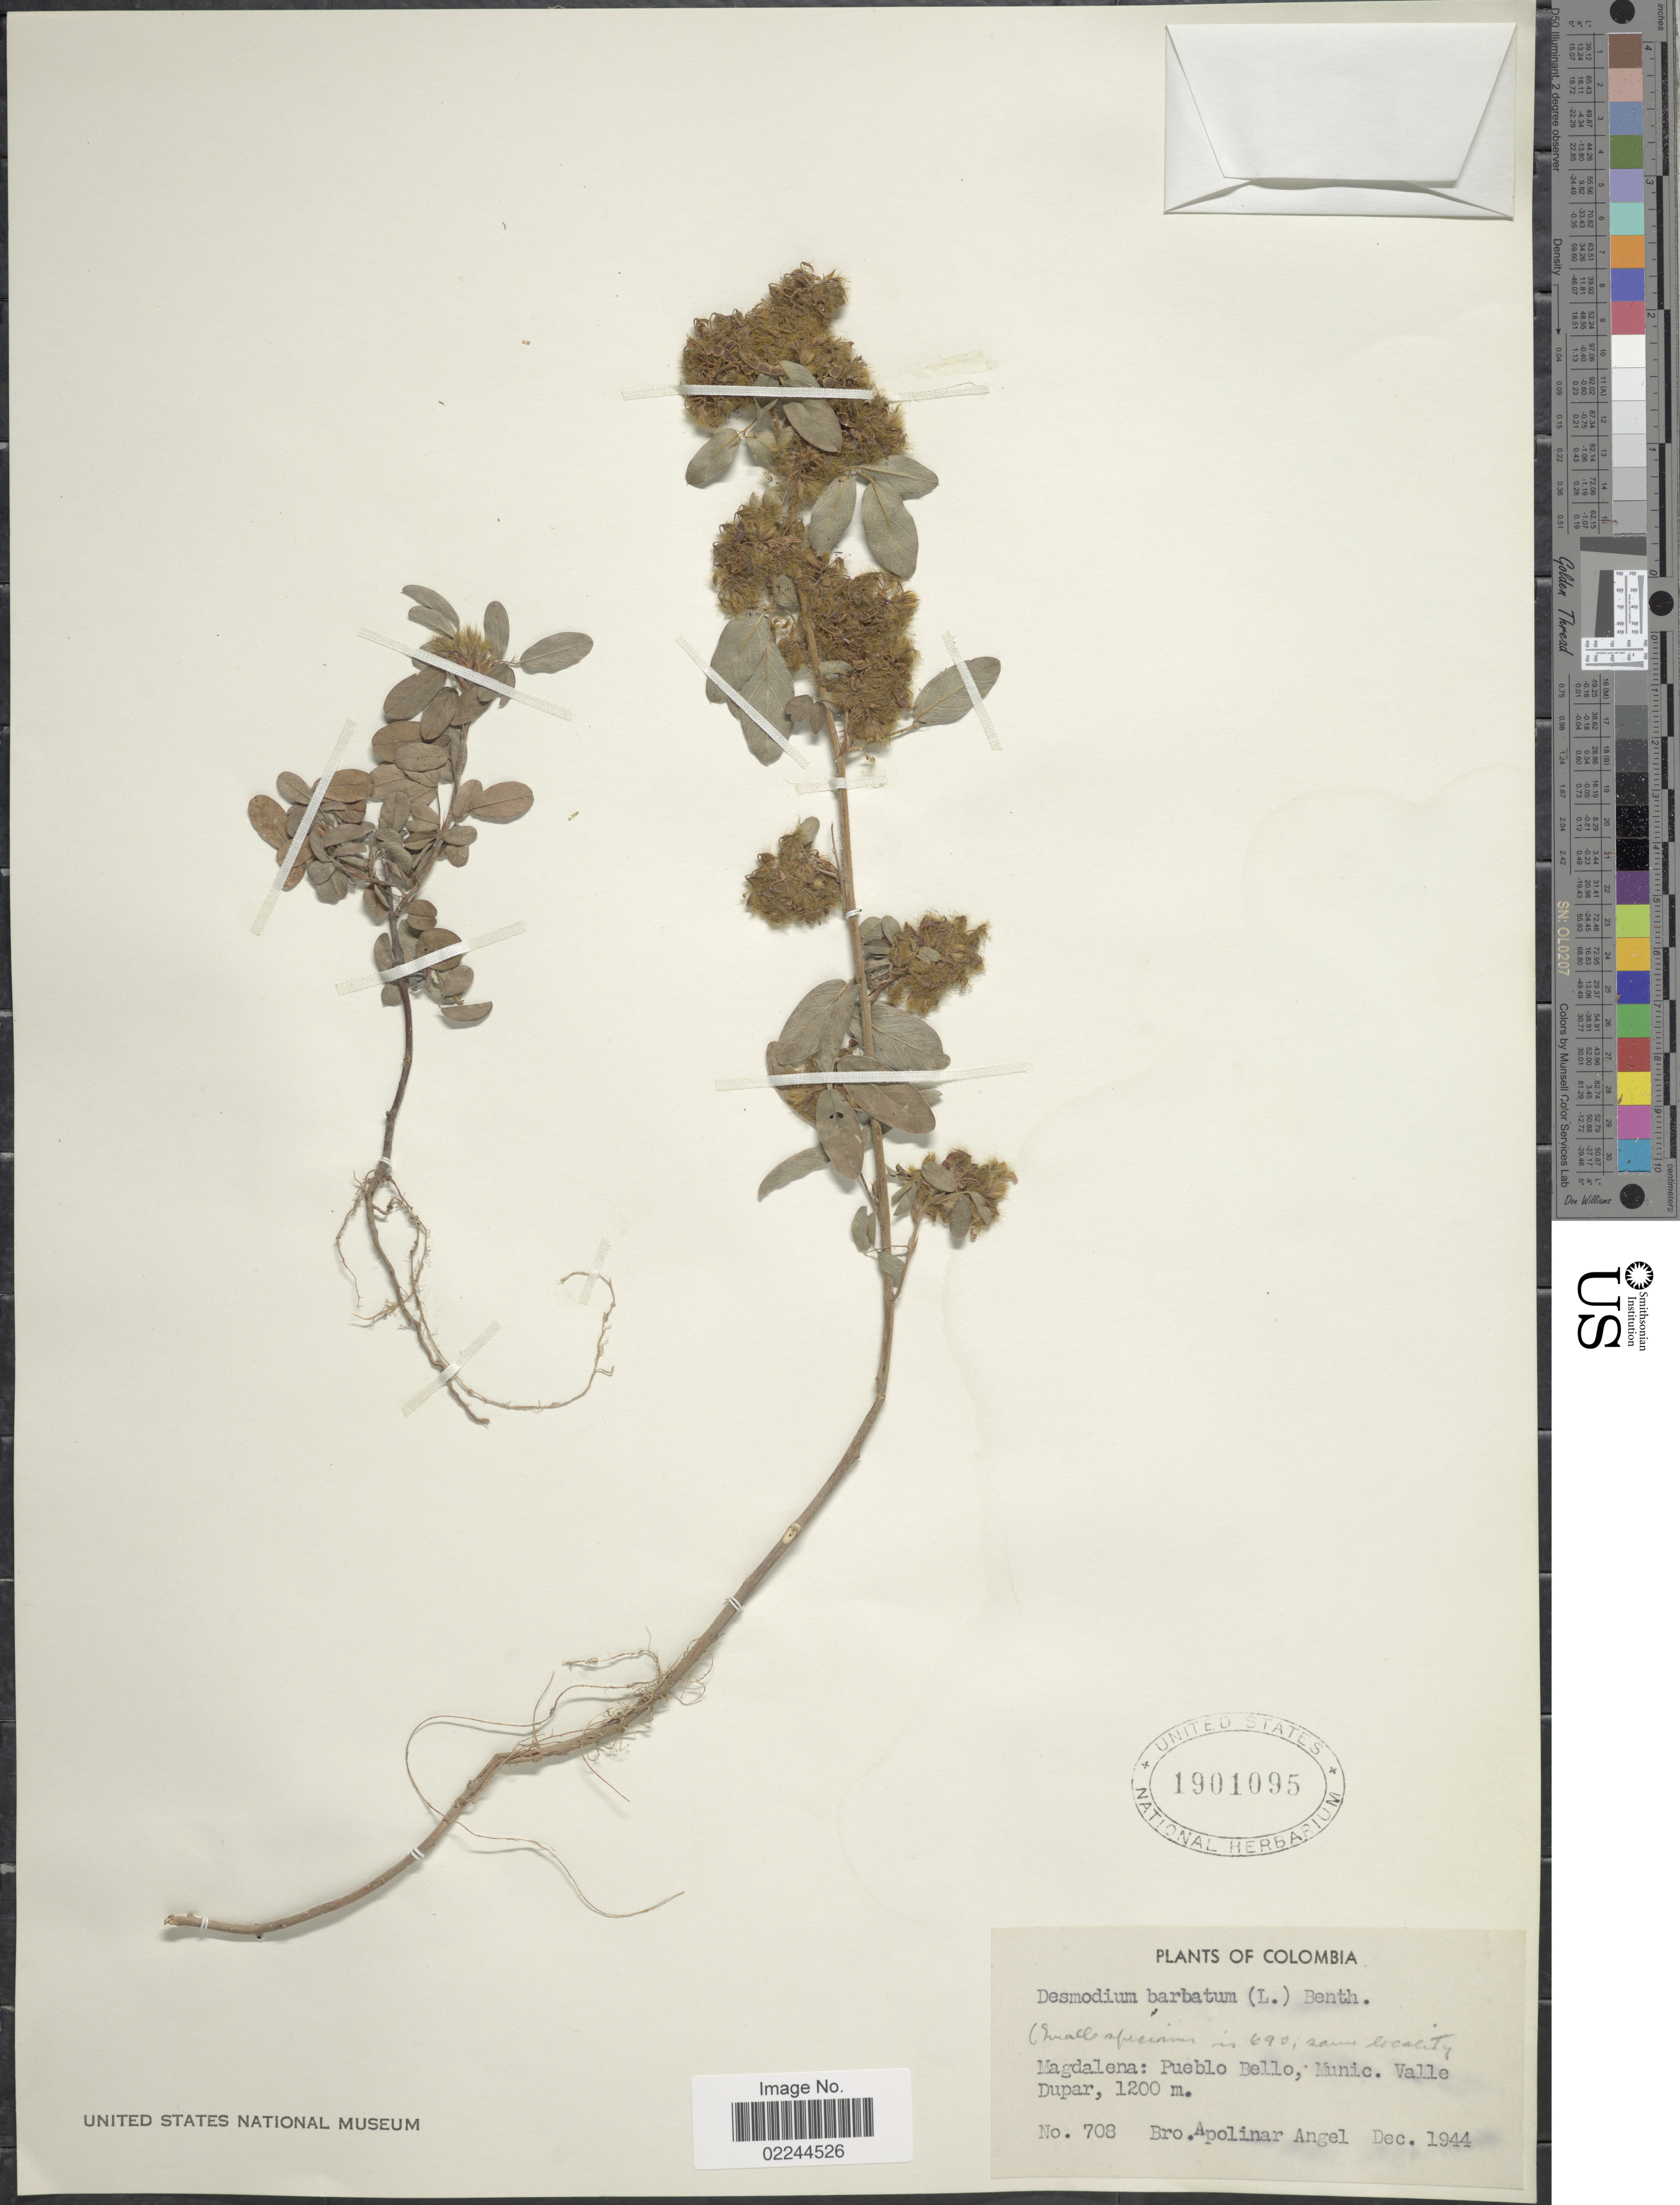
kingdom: Plantae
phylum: Tracheophyta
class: Magnoliopsida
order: Fabales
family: Fabaceae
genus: Grona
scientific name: Grona barbata var. barbata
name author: (L.) H. Ohashi & K. Ohashi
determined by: Strong, Mark T., (BOT), Smithsonian Institution - National Museum of Natural History (UNITED STATES)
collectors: Bro. Apolinar A.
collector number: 708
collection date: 1944-12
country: Colombia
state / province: Magdalena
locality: Pueblo Bello; Munic. Valle Dupar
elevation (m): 1200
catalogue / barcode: US 1901095